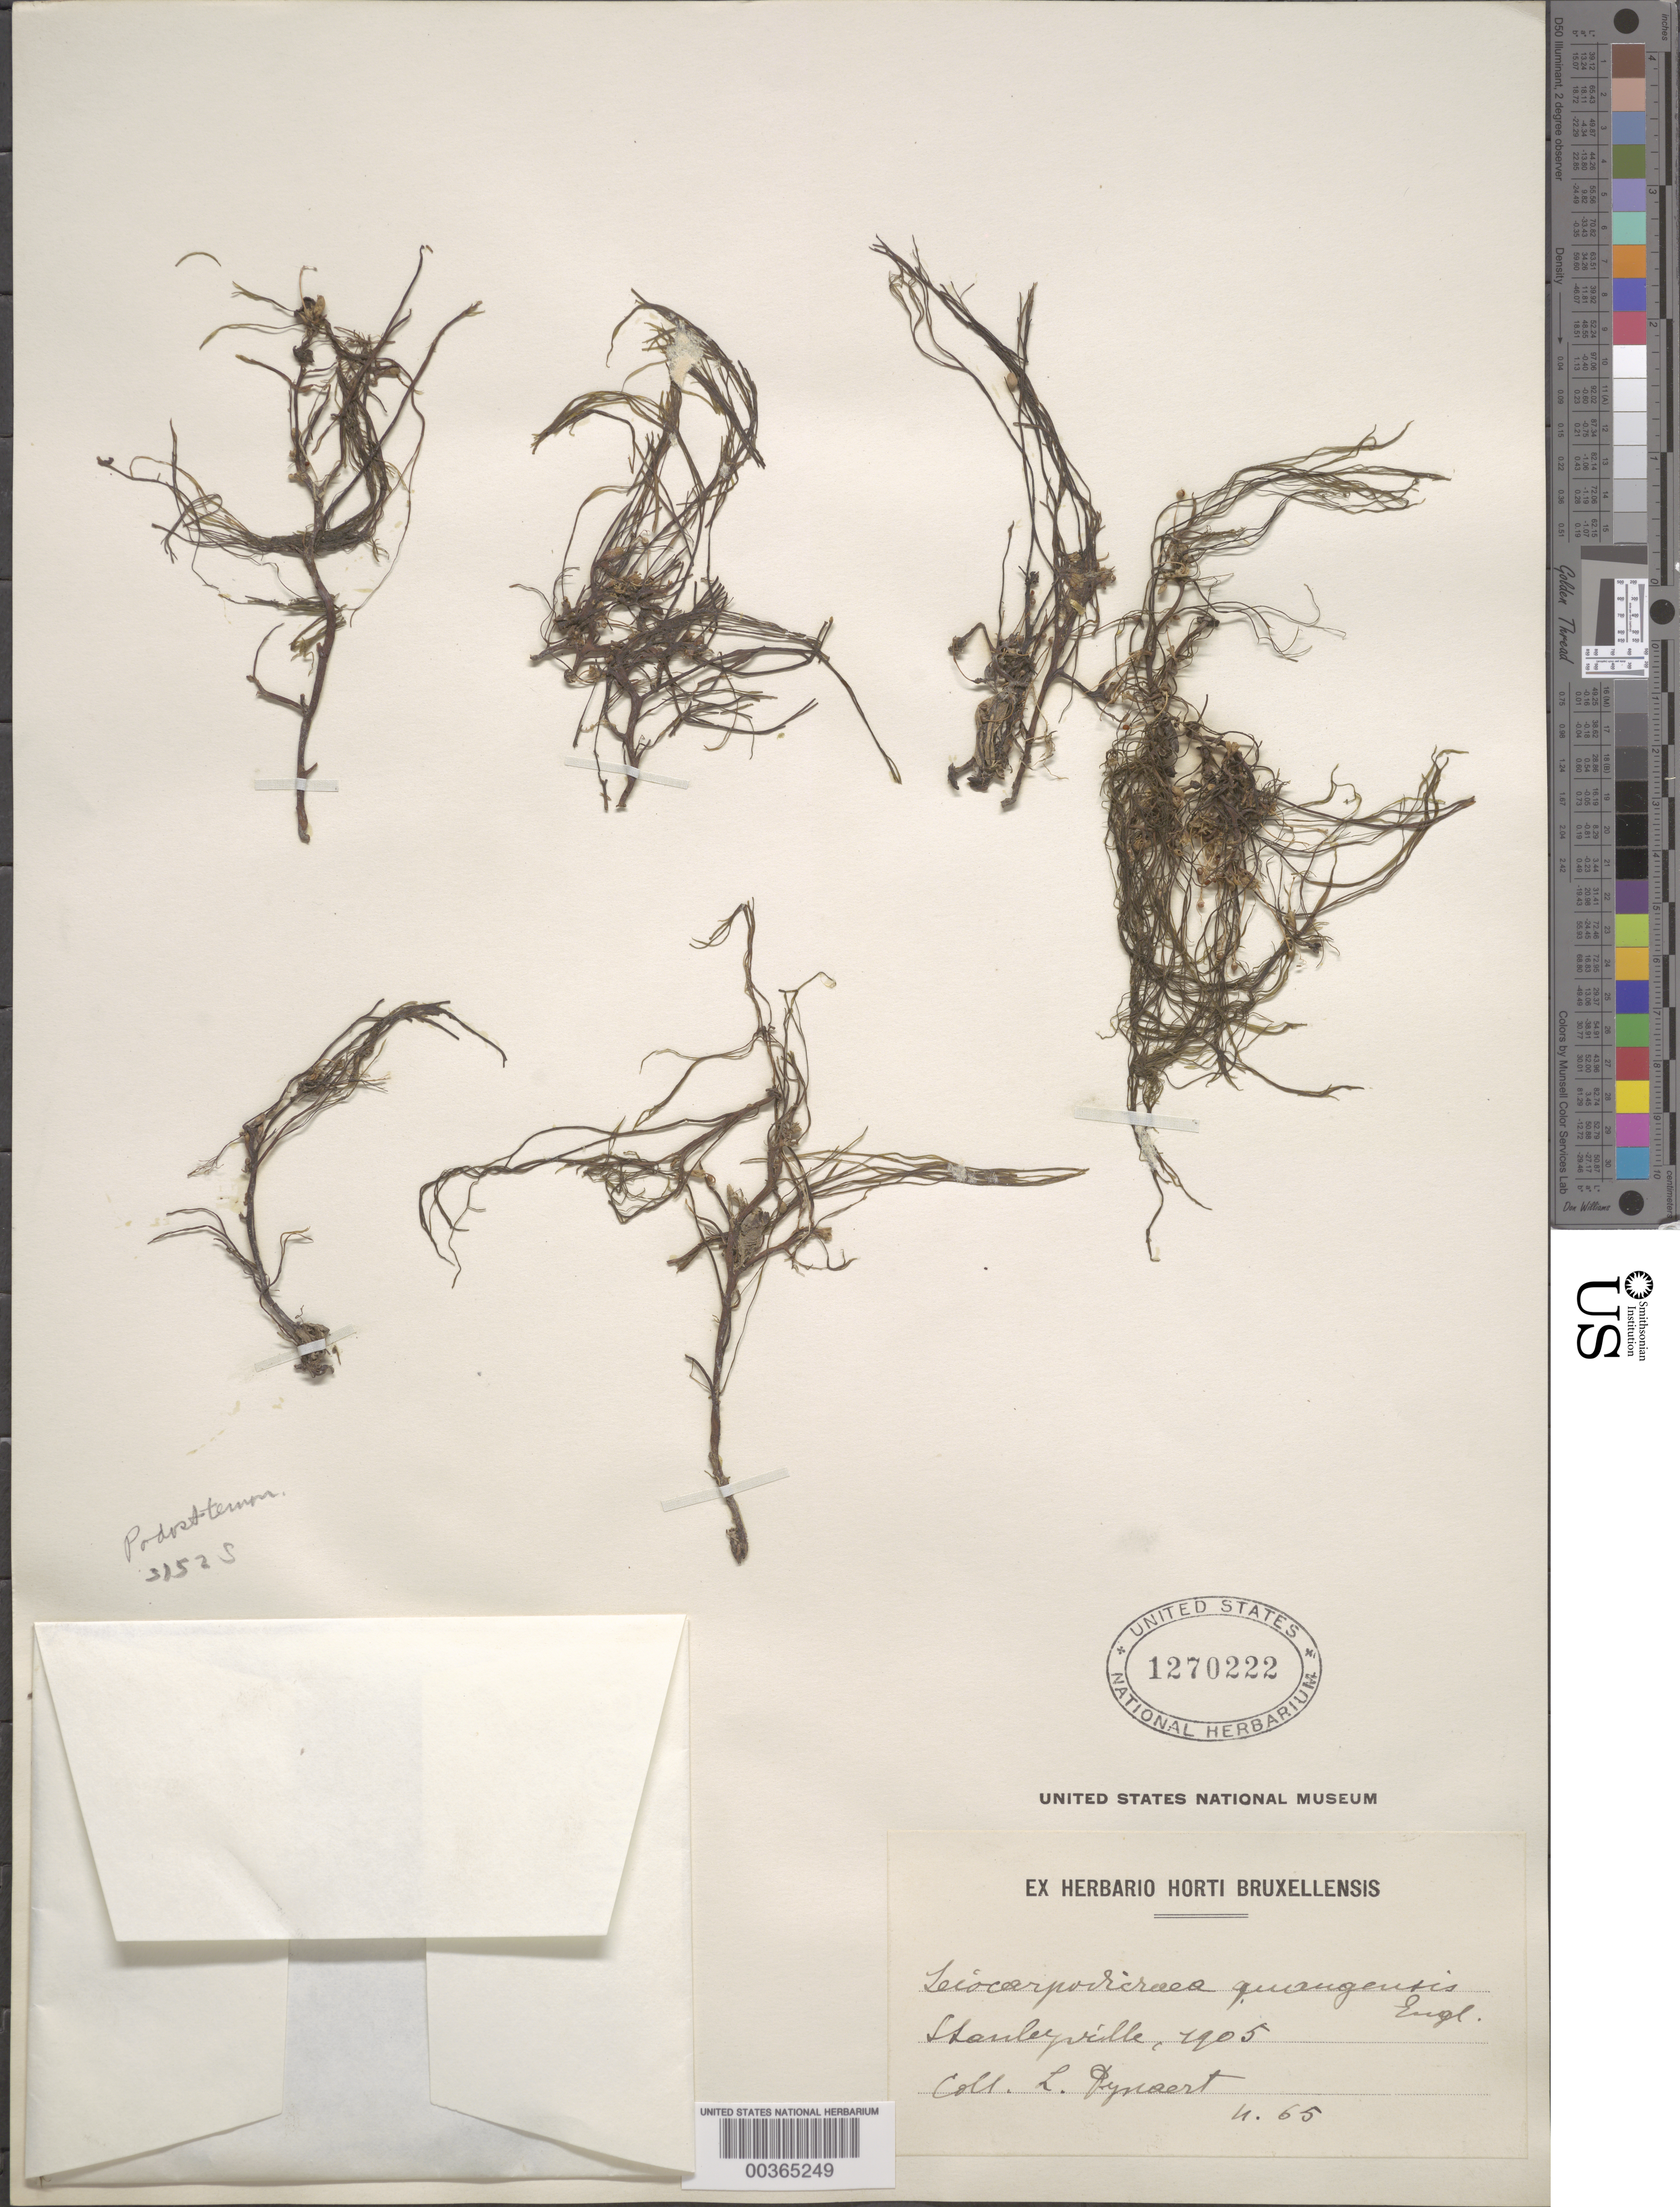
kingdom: Plantae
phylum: Tracheophyta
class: Magnoliopsida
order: Malpighiales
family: Podostemaceae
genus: Leiothylax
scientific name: Leiothylax quangensis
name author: (Engl.) Warm.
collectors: L. Tynsert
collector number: U. 65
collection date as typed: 1905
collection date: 1905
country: Congo, Democratic Republic of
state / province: Tshopo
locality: Stanleyville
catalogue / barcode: US 1270222